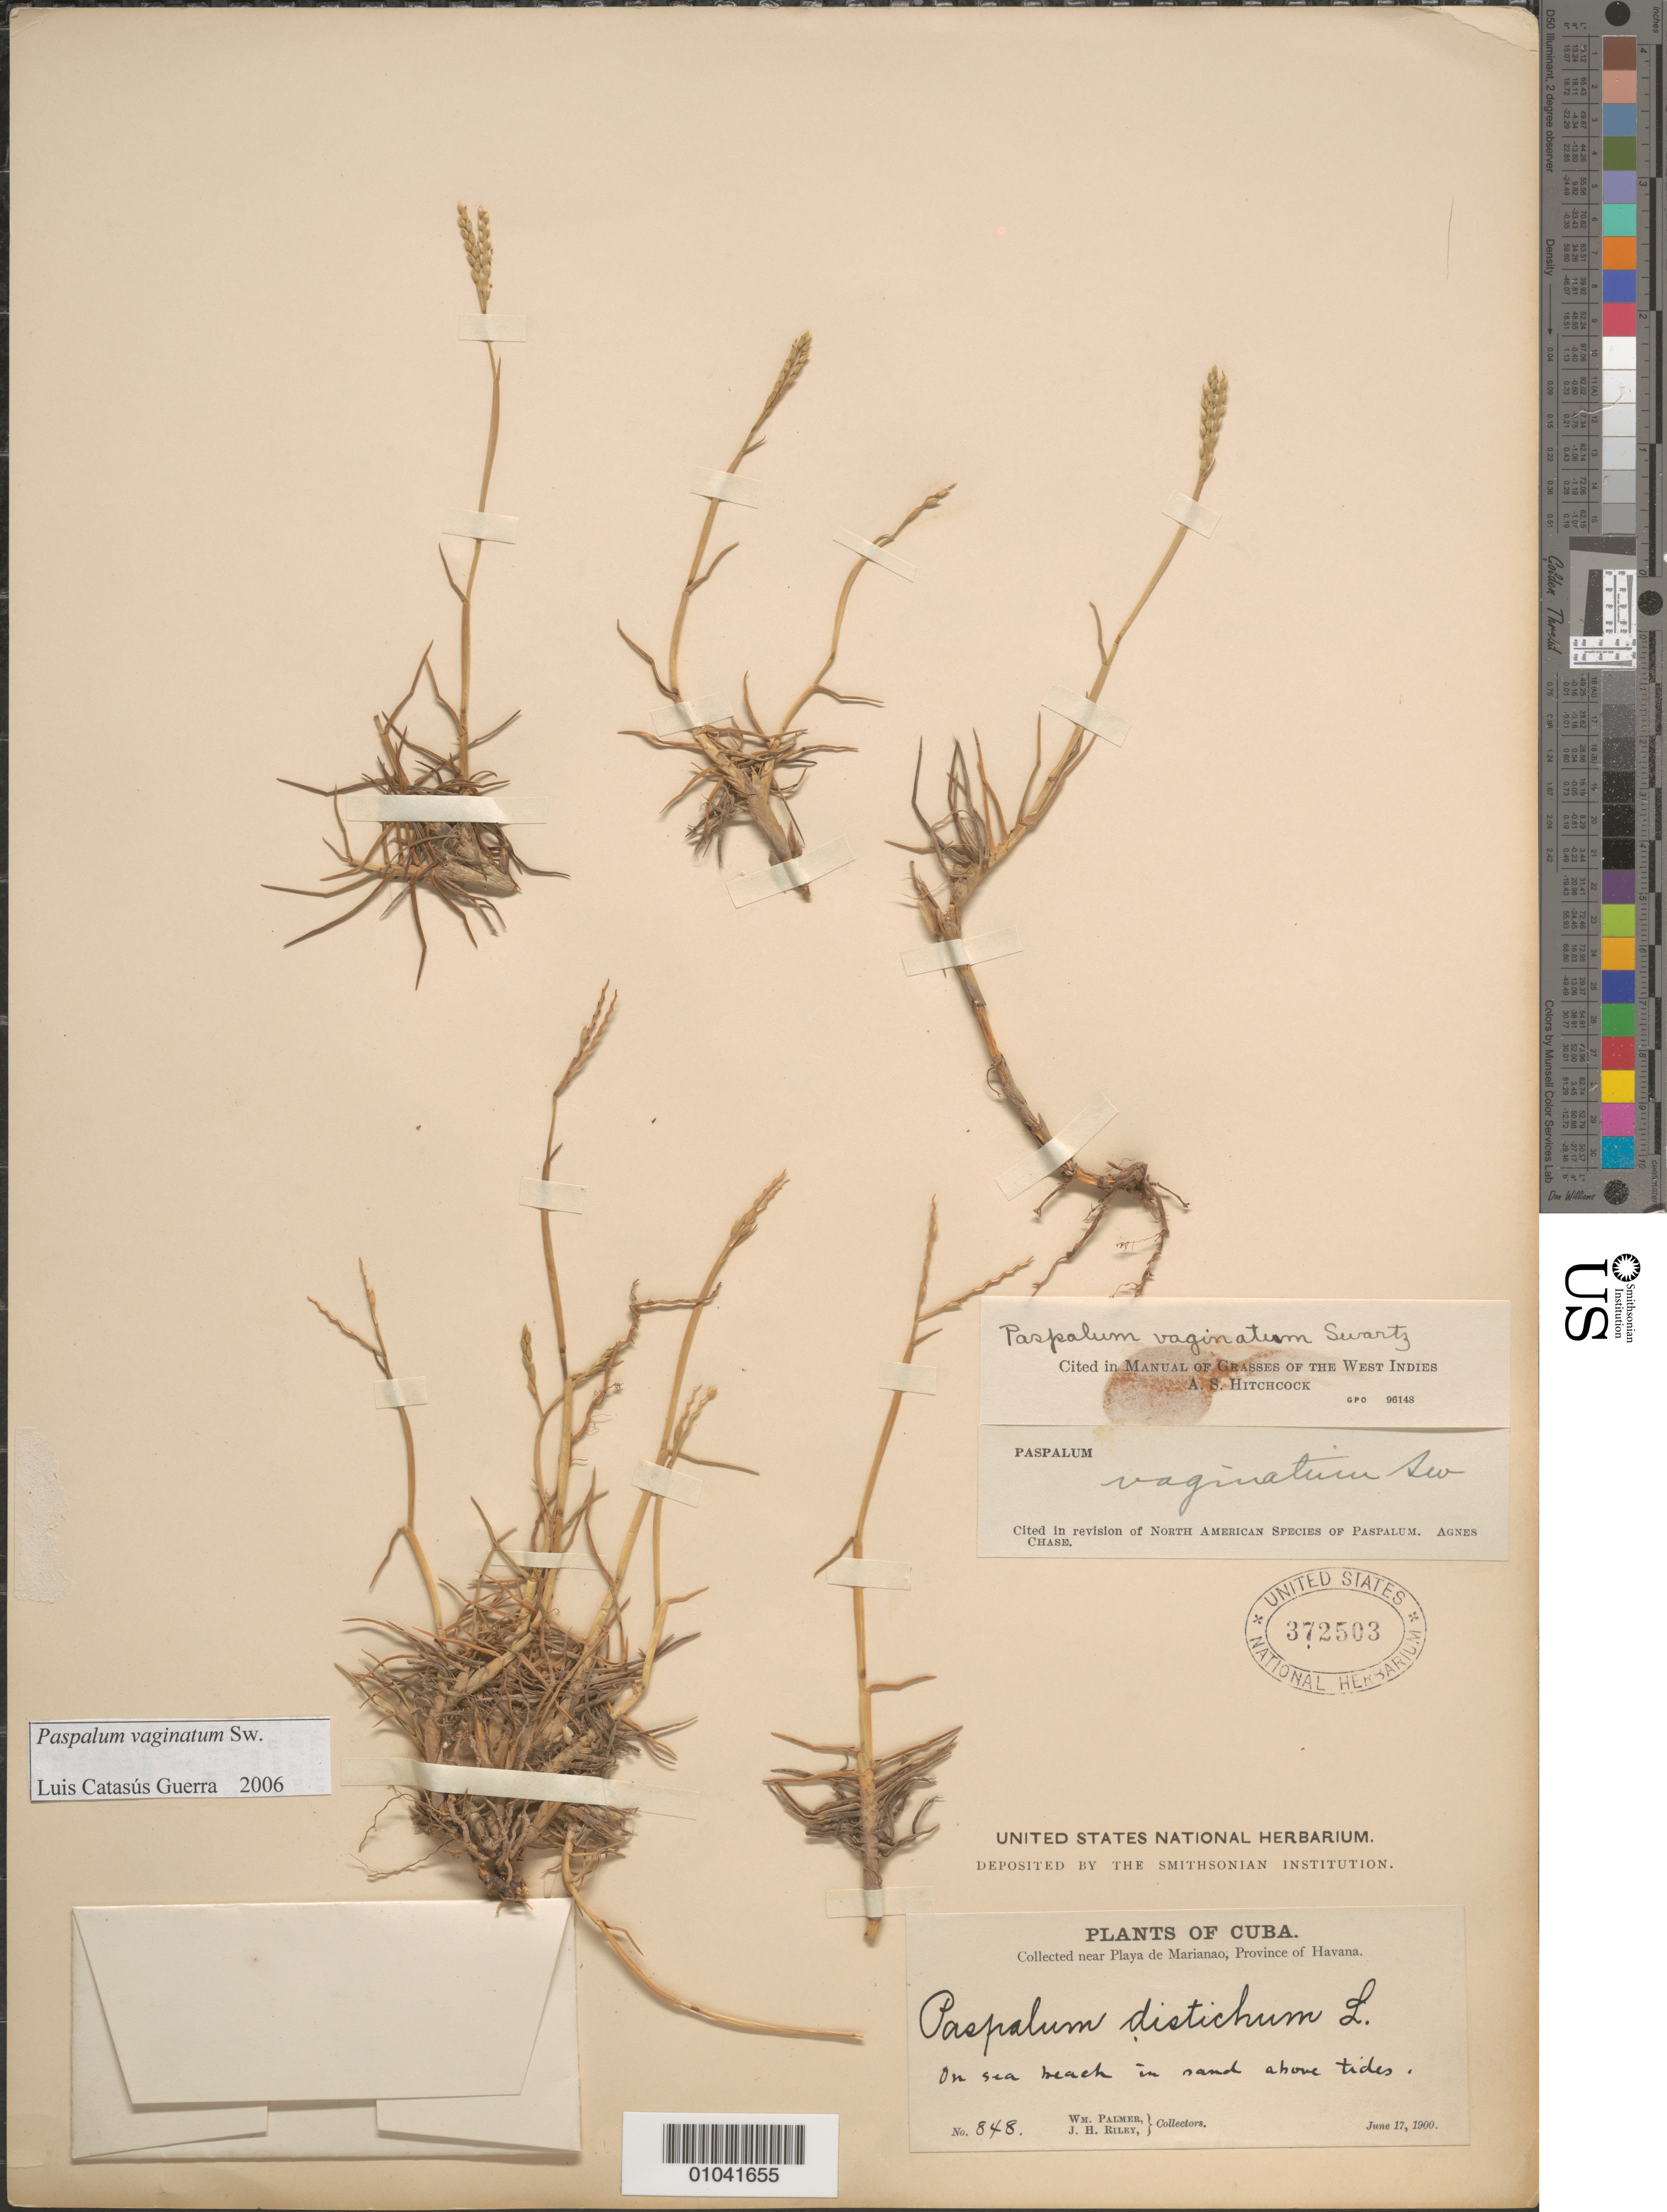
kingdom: Plantae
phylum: Tracheophyta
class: Liliopsida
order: Poales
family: Poaceae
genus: Paspalum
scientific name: Paspalum vaginatum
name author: Sw.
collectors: W. Palmer & J. H. Riley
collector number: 848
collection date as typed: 17 Jun 1900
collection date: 1900-06-17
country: Cuba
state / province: La Habana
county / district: Municipio Playa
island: Cuba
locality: Near Playa de Marianao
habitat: On sea beach in sand above tides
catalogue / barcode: US 372503